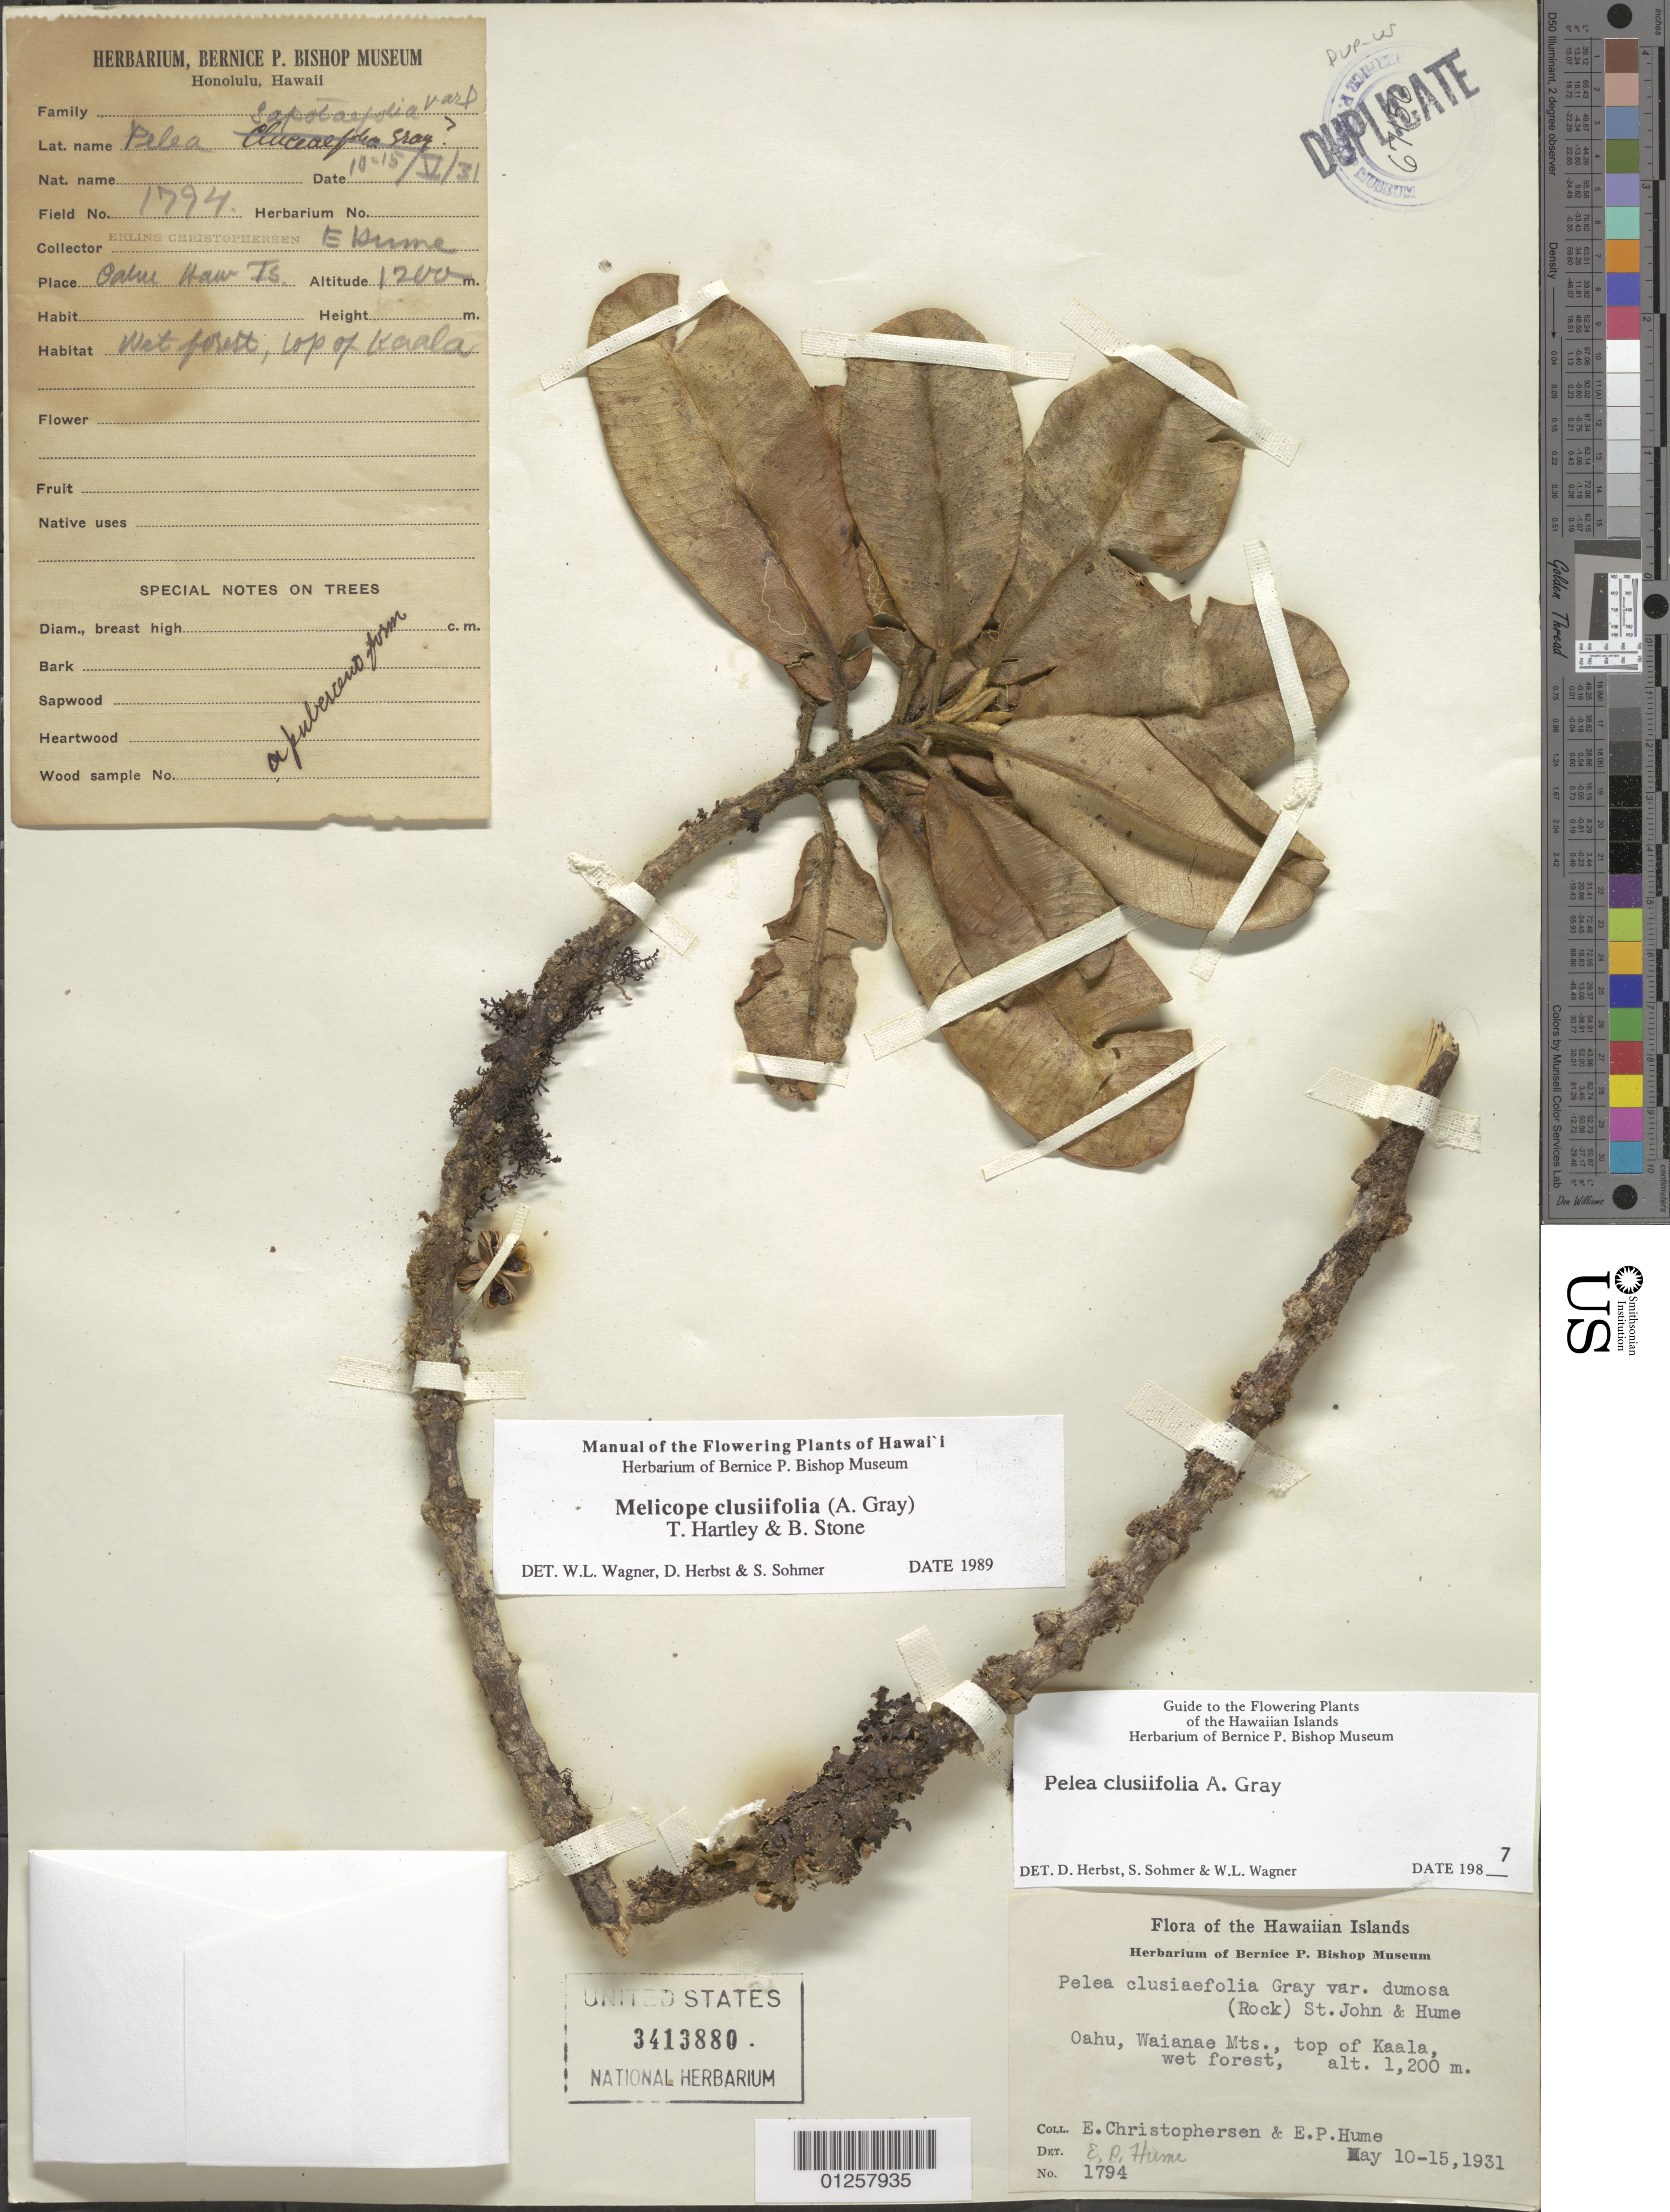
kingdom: Plantae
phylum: Tracheophyta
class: Magnoliopsida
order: Sapindales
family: Rutaceae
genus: Melicope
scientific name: Melicope clusiifolia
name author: (A. Gray) T.G. Hartley & B.C. Stone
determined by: Wagner, W. L.; Herbst, D. R.; Sohmer, S. H.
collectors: E. Christophersen & E. Hume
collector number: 1794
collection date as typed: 10 May 1931 to 15 May 1931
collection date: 1931-05-10/1931-05-15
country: United States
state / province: Hawaii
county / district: Honolulu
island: Oahu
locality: Waianae Mts, top of Kaala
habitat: Wet forest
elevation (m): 1200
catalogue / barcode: US 3413880